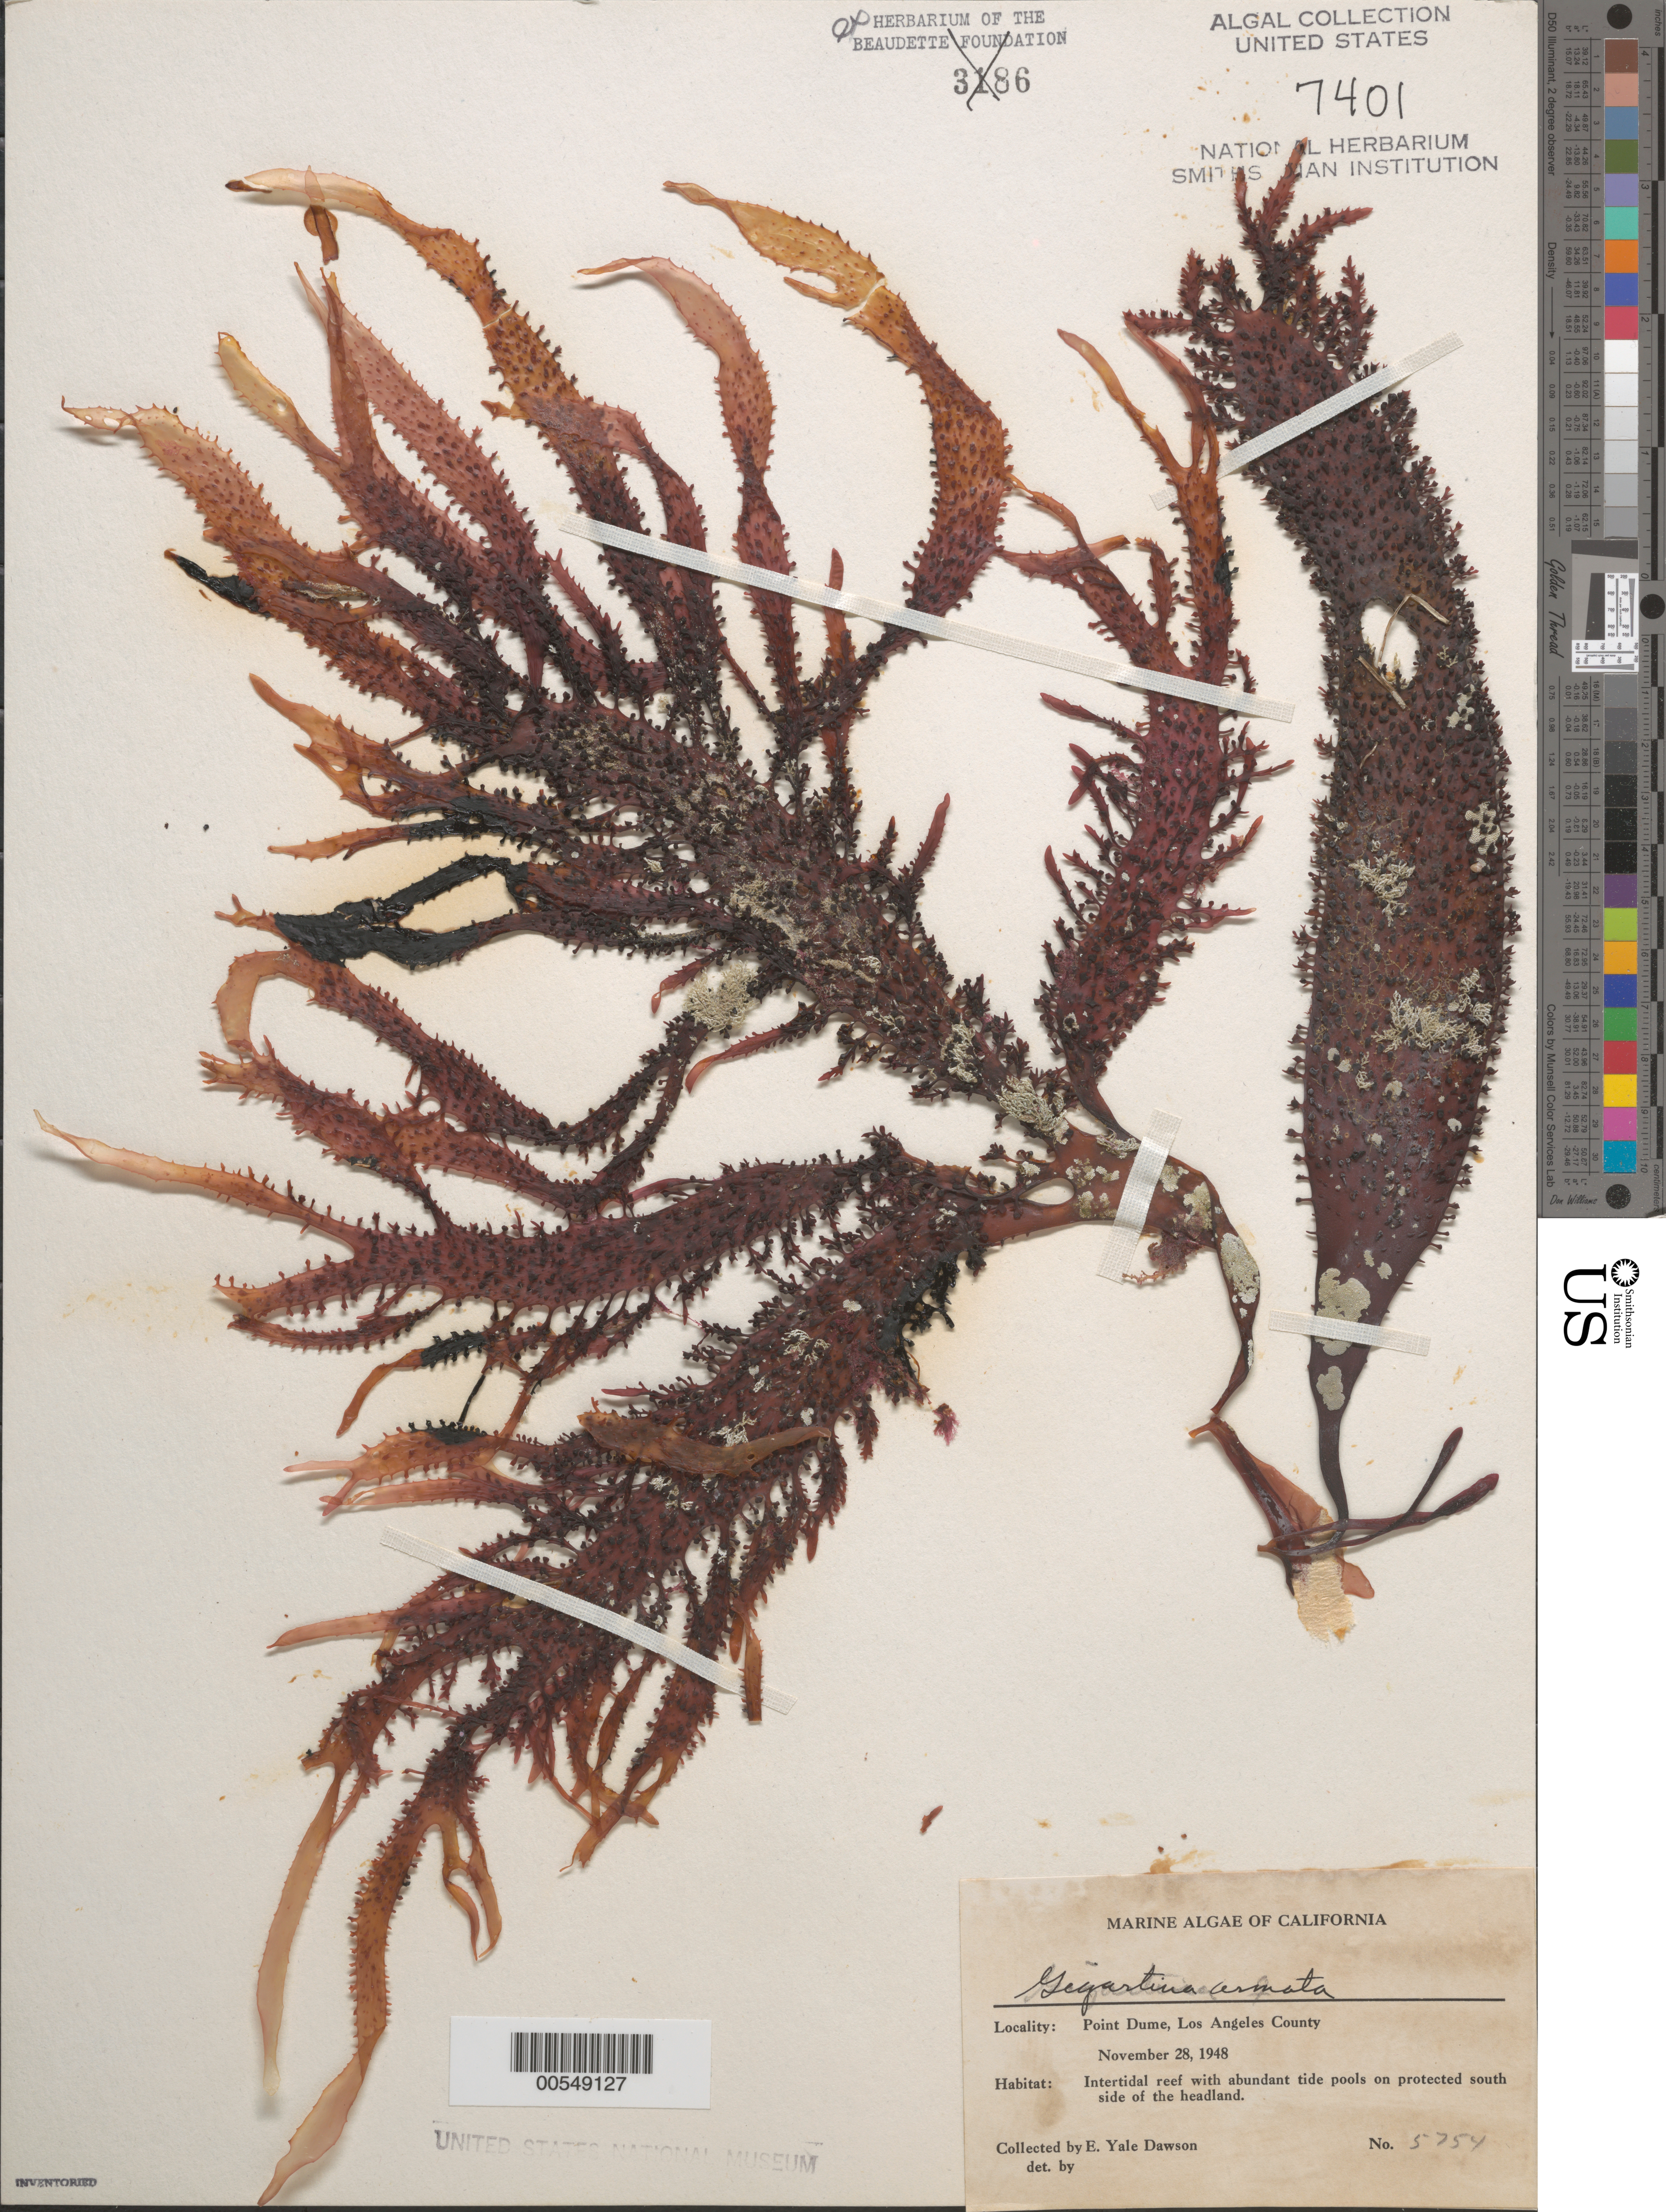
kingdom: Plantae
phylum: Rhodophyta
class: Florideophyceae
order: Gigartinales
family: Gigartinaceae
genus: Chondracanthus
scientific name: Chondracanthus spinosus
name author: (Kütz.) Guiry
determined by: Algae name updating Project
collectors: E. Y. Dawson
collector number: EYD 5754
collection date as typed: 28 Nov 1948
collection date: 1948-11-28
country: United States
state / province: California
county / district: Los Angeles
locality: Point Dume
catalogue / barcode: US 7401